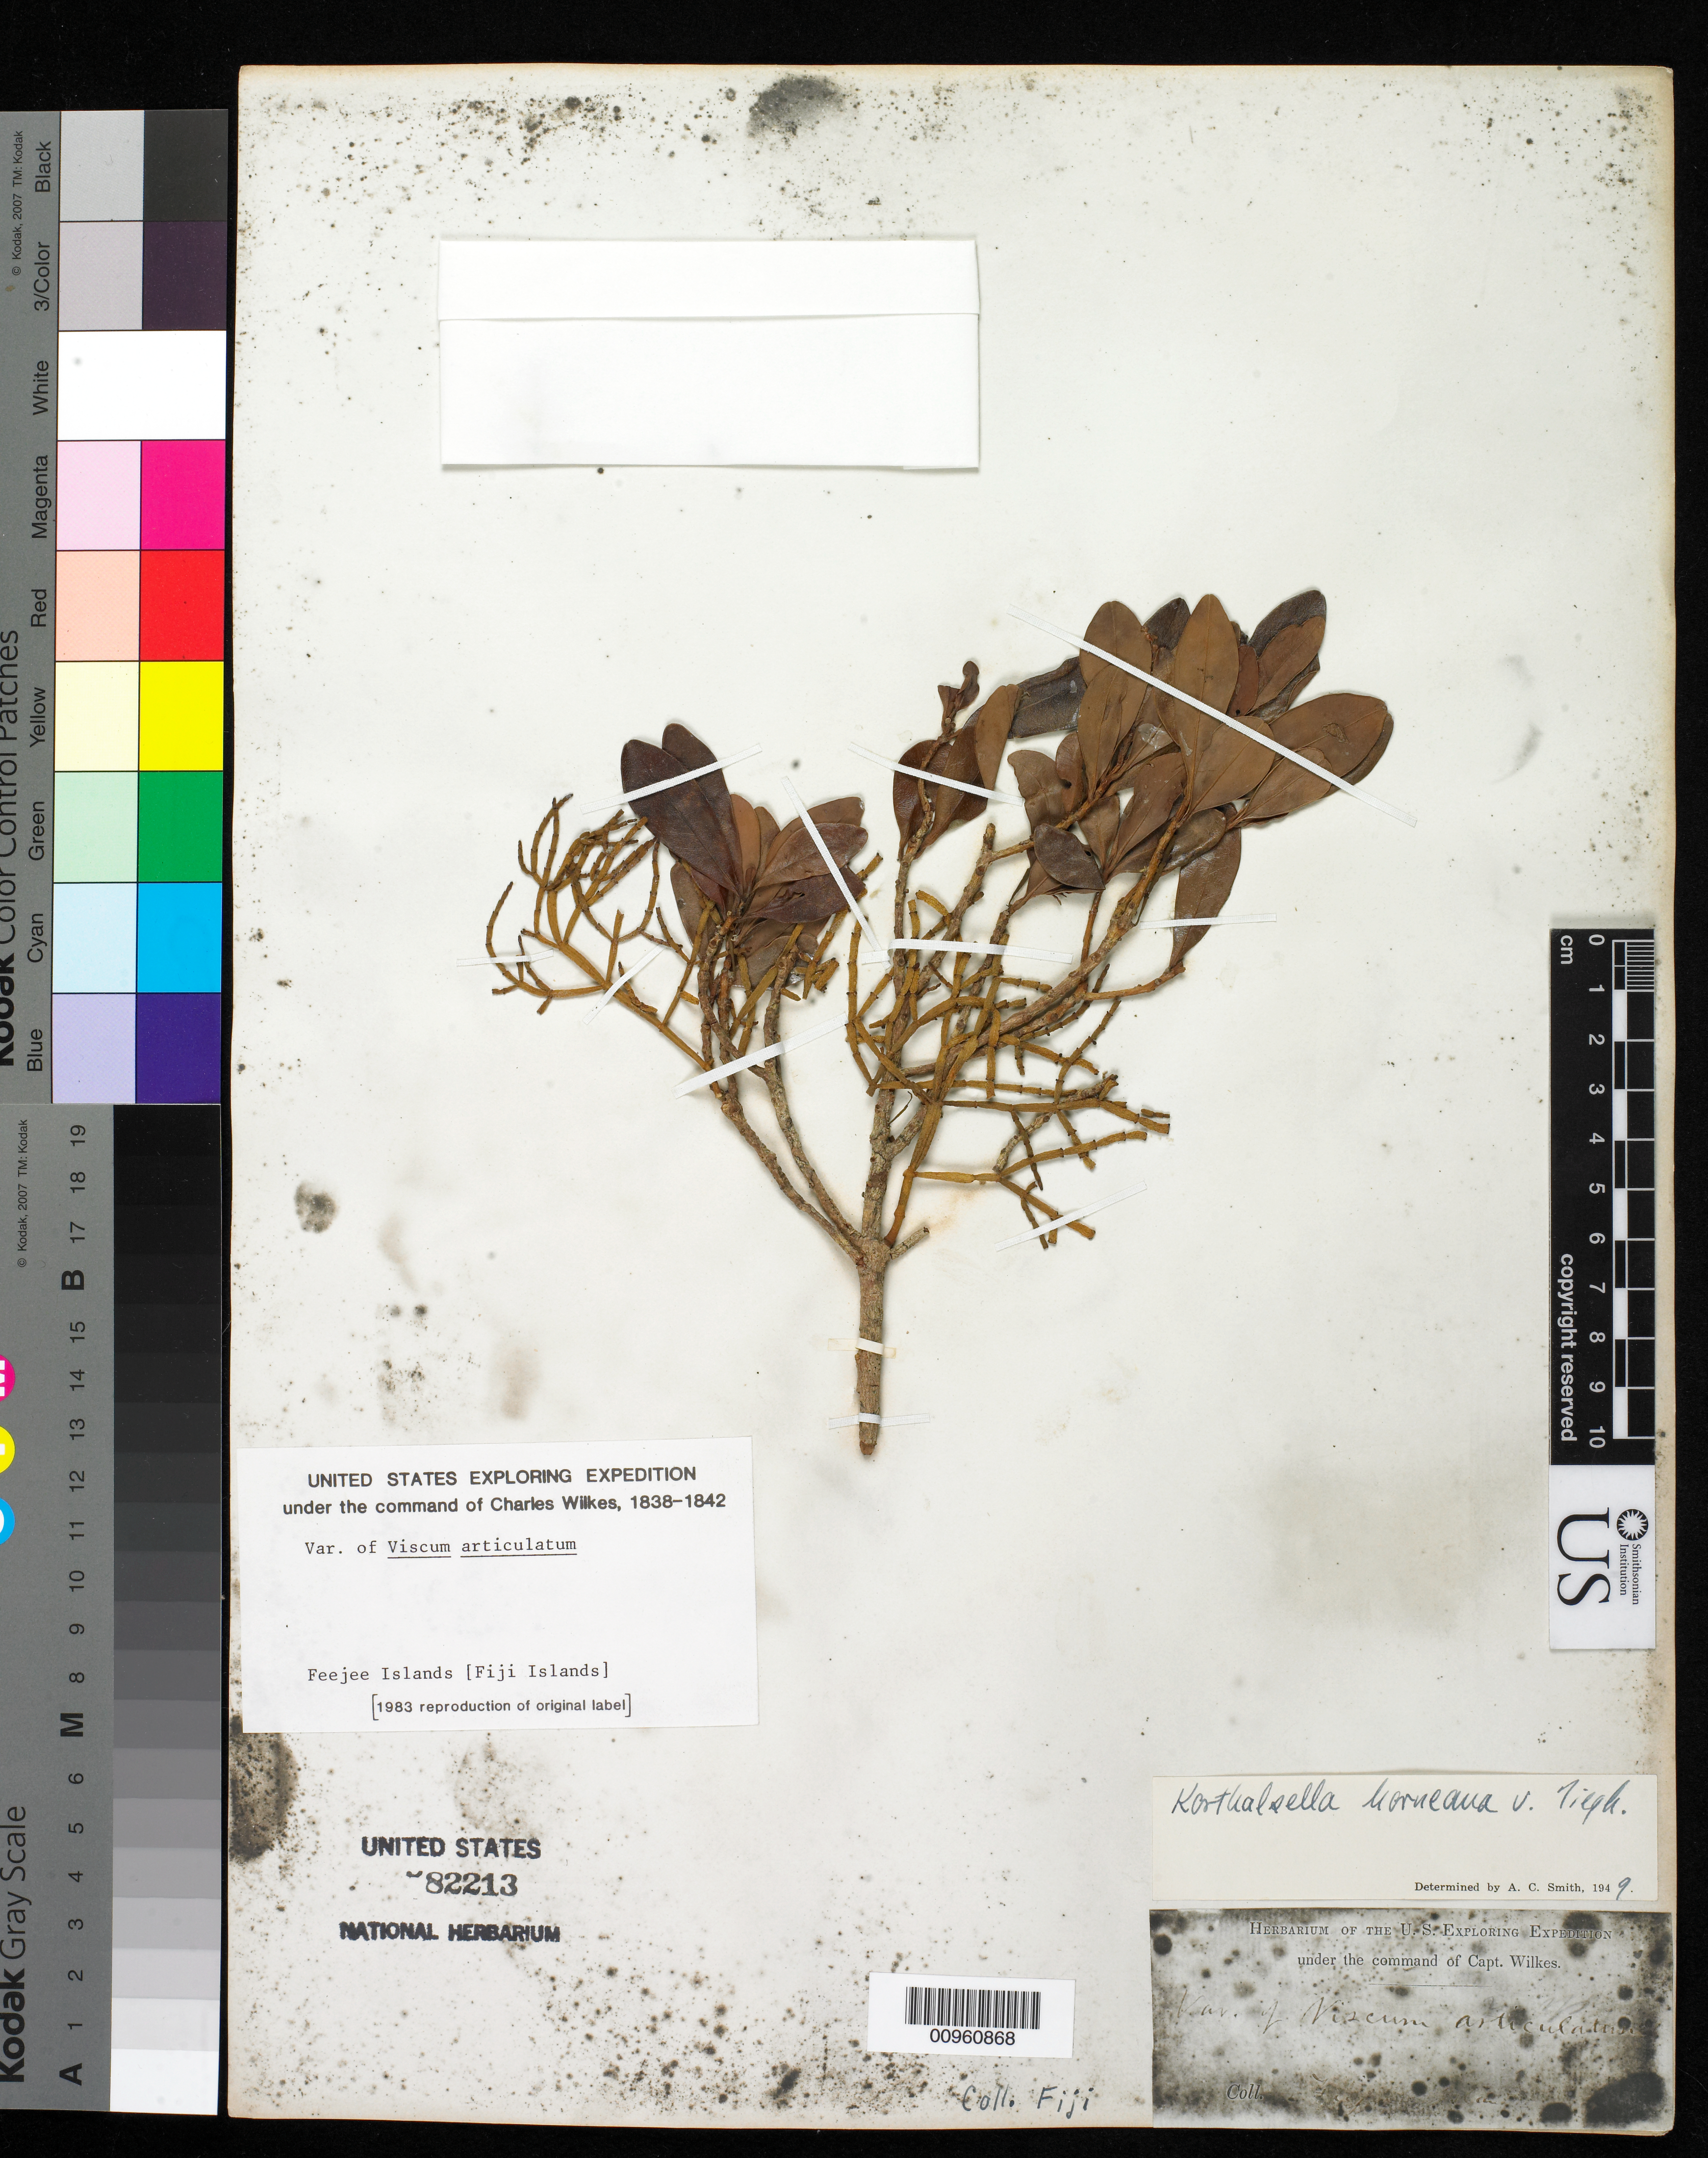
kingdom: Plantae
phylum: Tracheophyta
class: Magnoliopsida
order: Santalales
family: Viscaceae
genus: Korthalsella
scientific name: Korthalsella horneana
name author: Tiegh.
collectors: Wilkes Explor. Exped.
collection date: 1838/1842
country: Fiji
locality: Feejee Islands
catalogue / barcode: US 82213